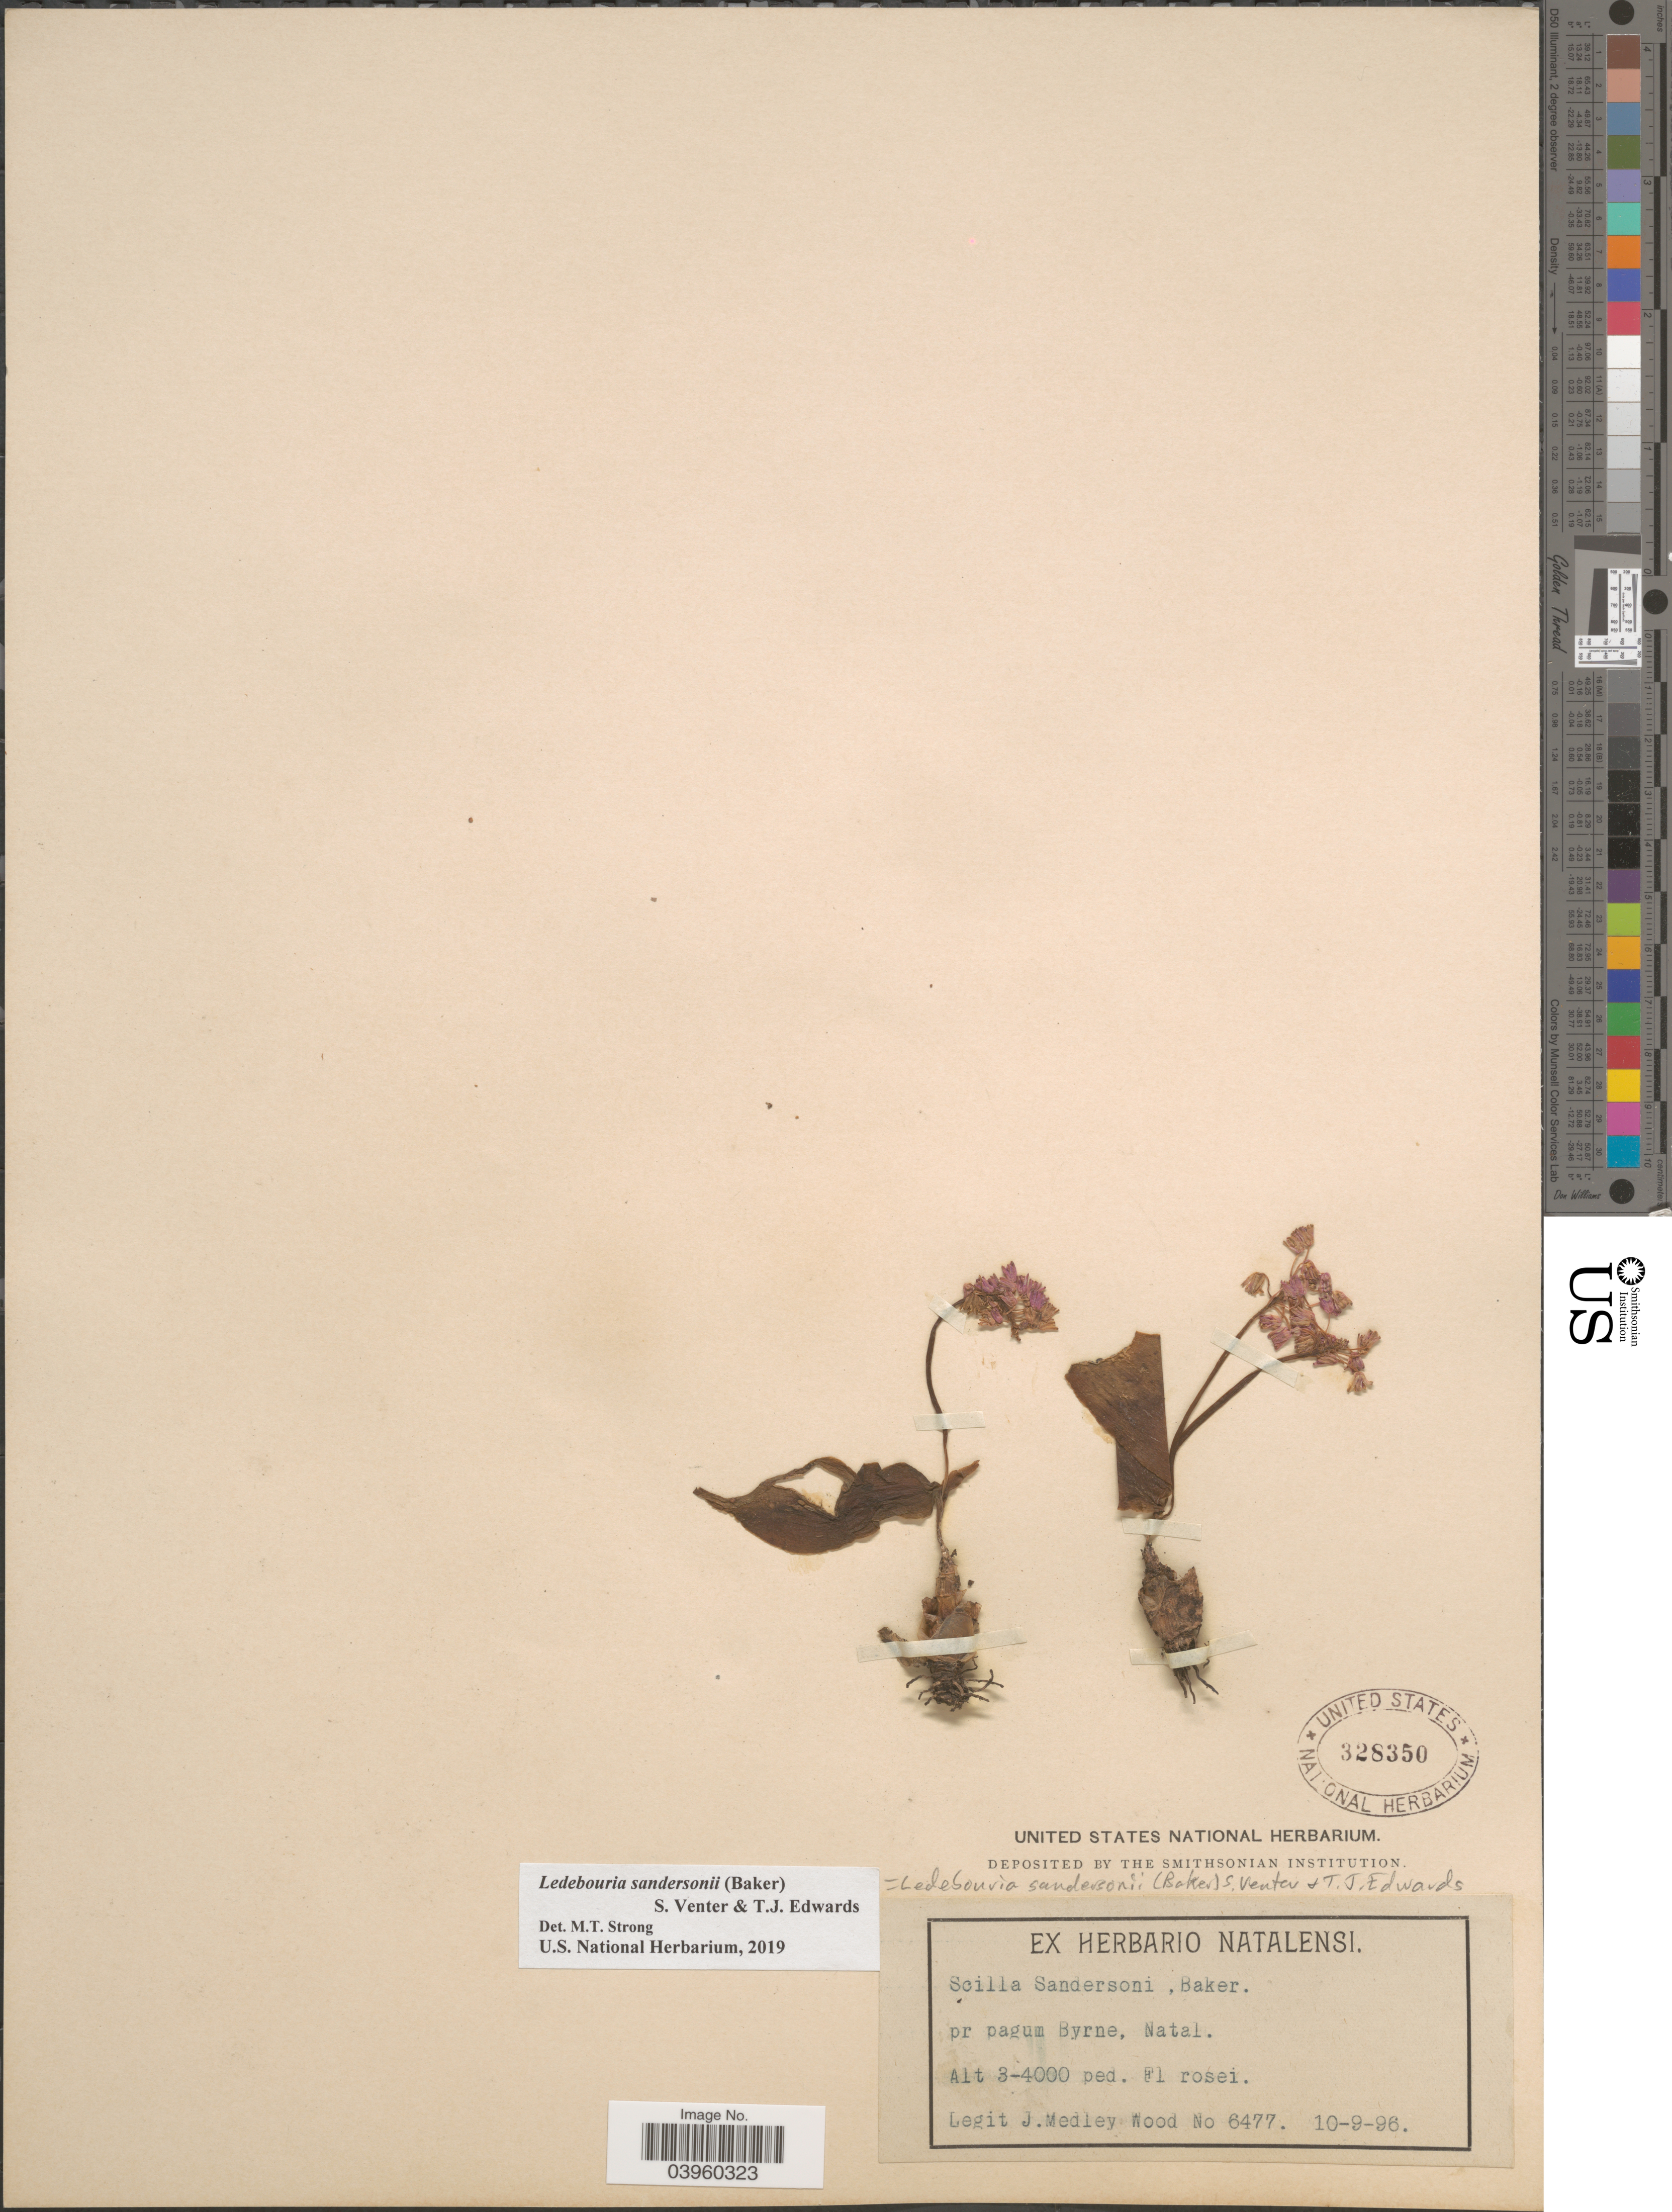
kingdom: Plantae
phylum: Tracheophyta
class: Liliopsida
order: Asparagales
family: Asparagaceae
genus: Ledebouria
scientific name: Ledebouria sandersonii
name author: (Baker) Venter & T.J. Edwards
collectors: J. Medley Wood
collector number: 6477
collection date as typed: Transcribed d/m/y: 10/9/96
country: South Africa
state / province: KwaZulu-Natal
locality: Pr pagum Byrne, Natal.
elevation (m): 914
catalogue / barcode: US 328350